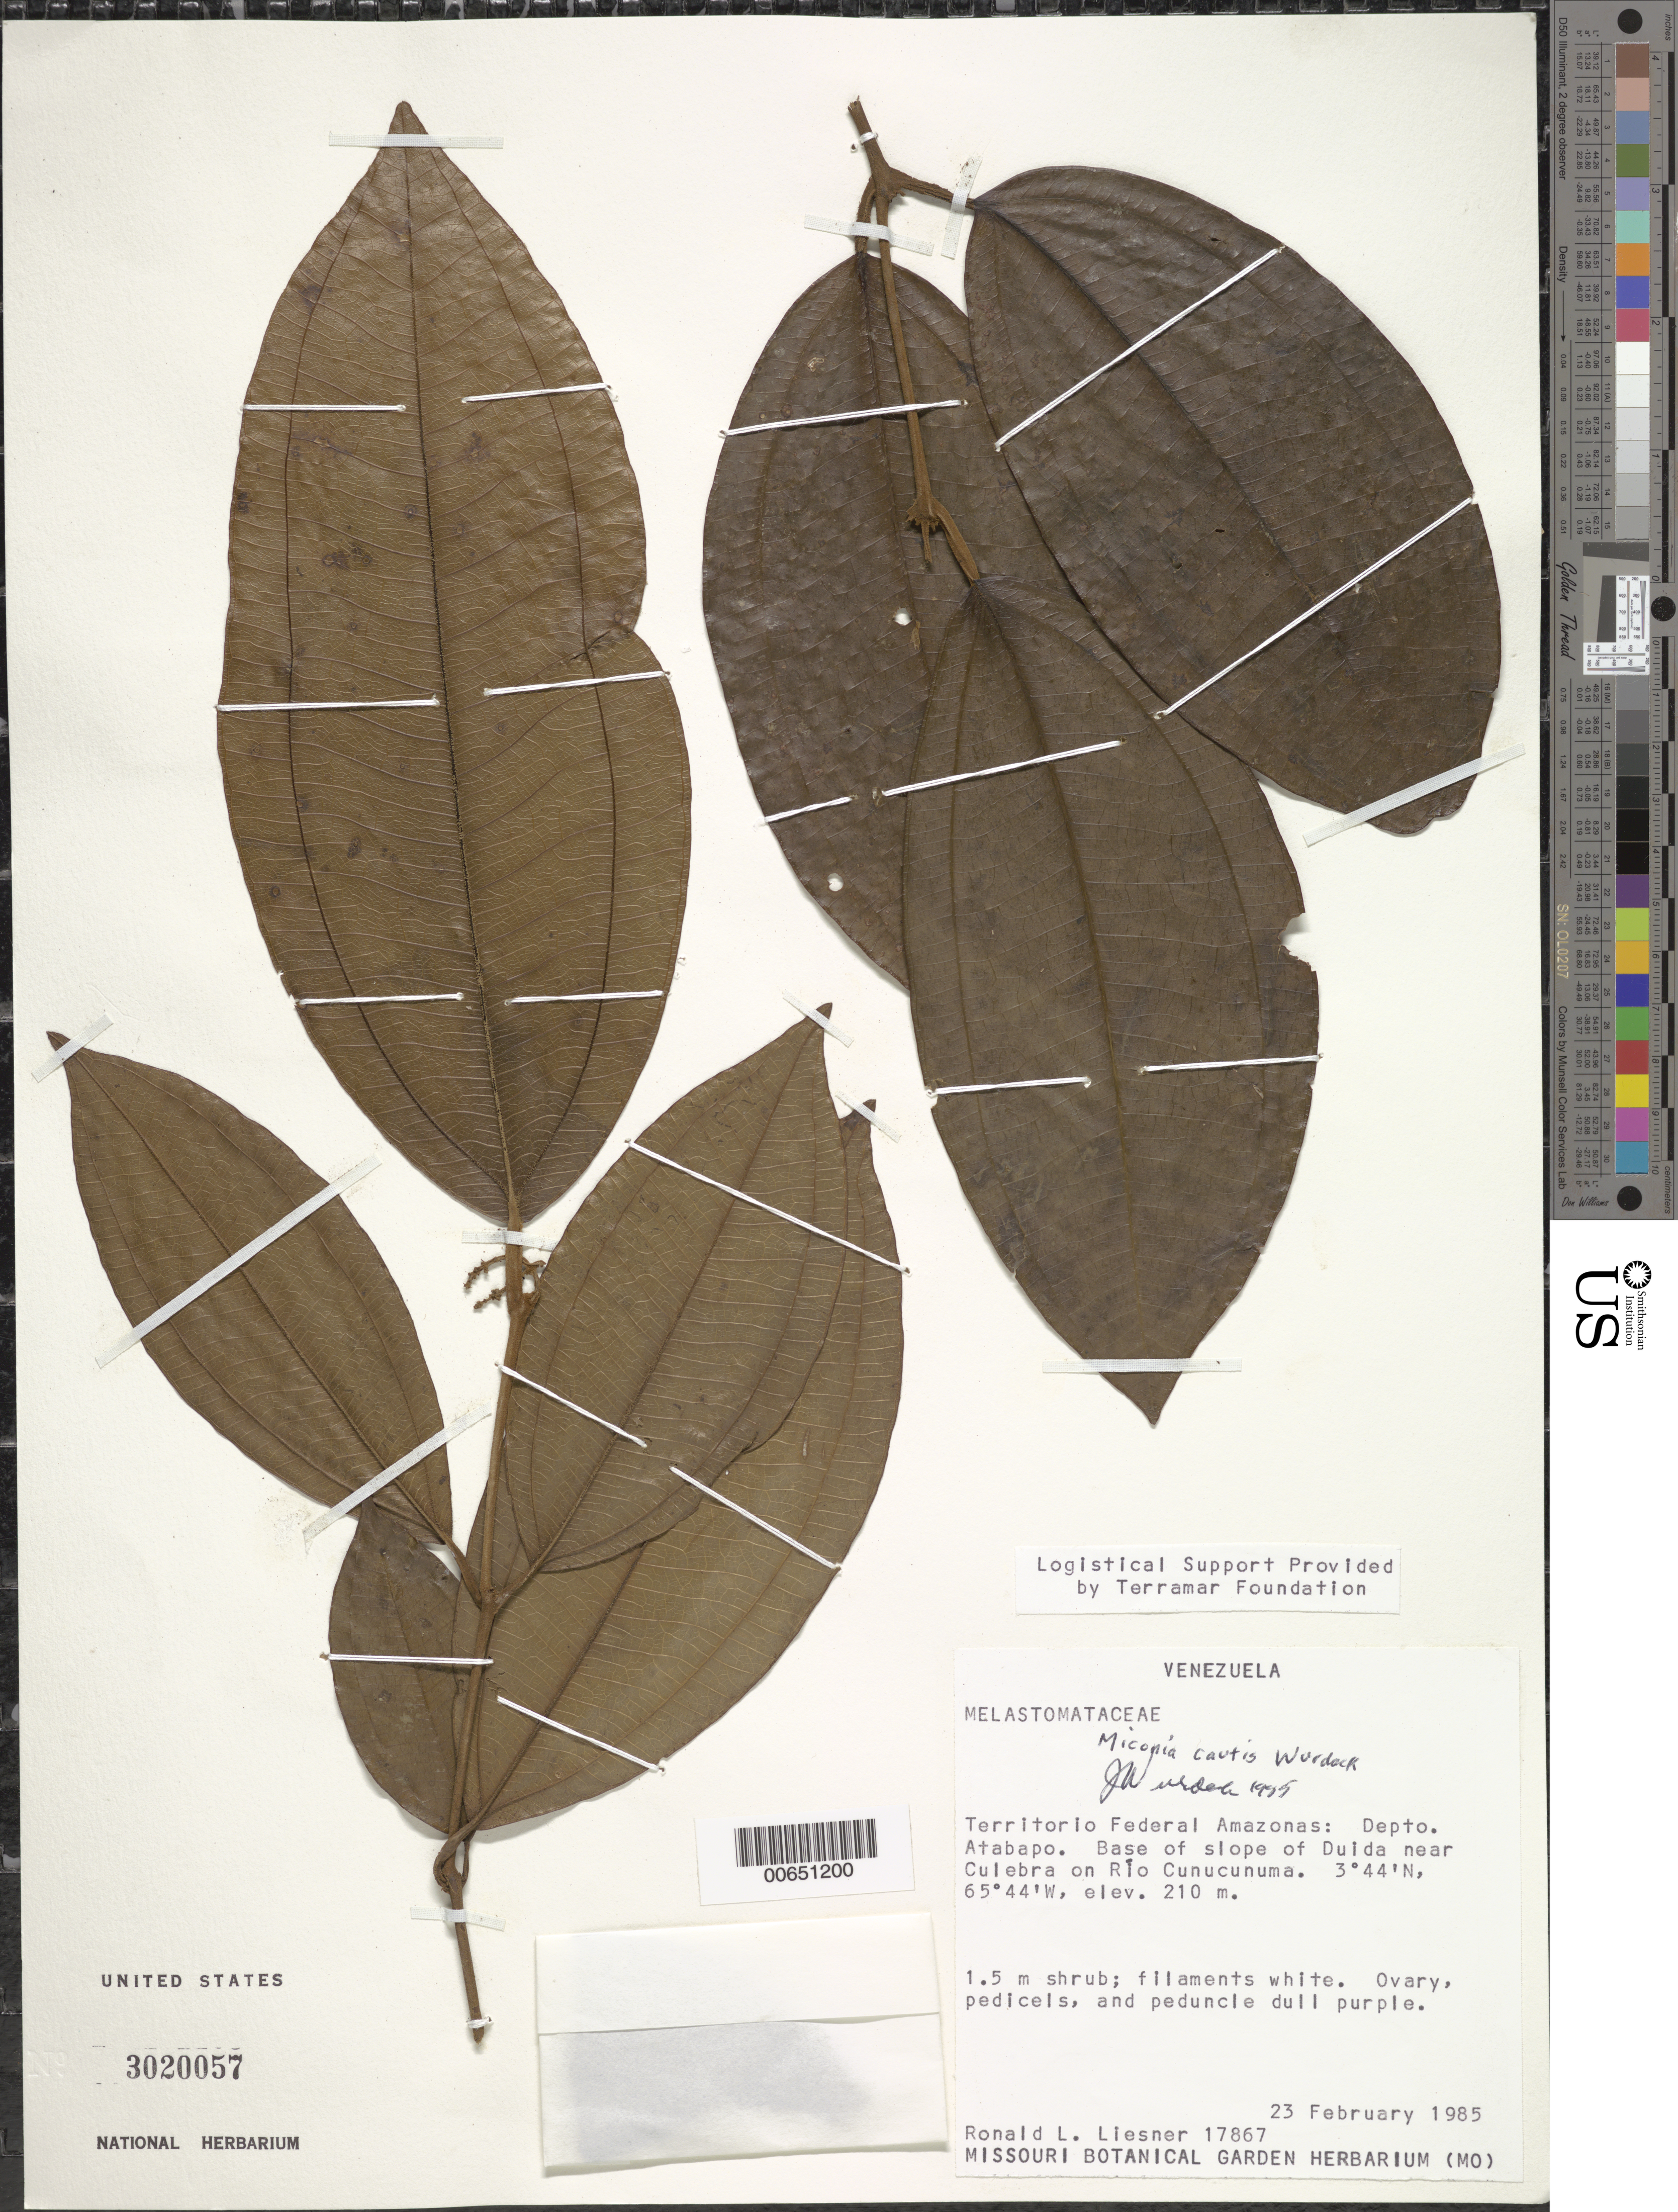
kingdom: Plantae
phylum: Tracheophyta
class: Magnoliopsida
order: Myrtales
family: Melastomataceae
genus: Miconia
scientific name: Miconia cautis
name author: Wurdack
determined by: Wurdack, John J., (US), US (UNITED STATES)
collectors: R. L. Liesner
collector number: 17867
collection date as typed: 23-Feb-85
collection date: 1985-02-23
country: Venezuela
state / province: Amazonas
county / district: Atabapo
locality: Duida, base of slope, near Culebra on Río Cunucunuma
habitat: Base of slope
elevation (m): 210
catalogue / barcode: US 3020057